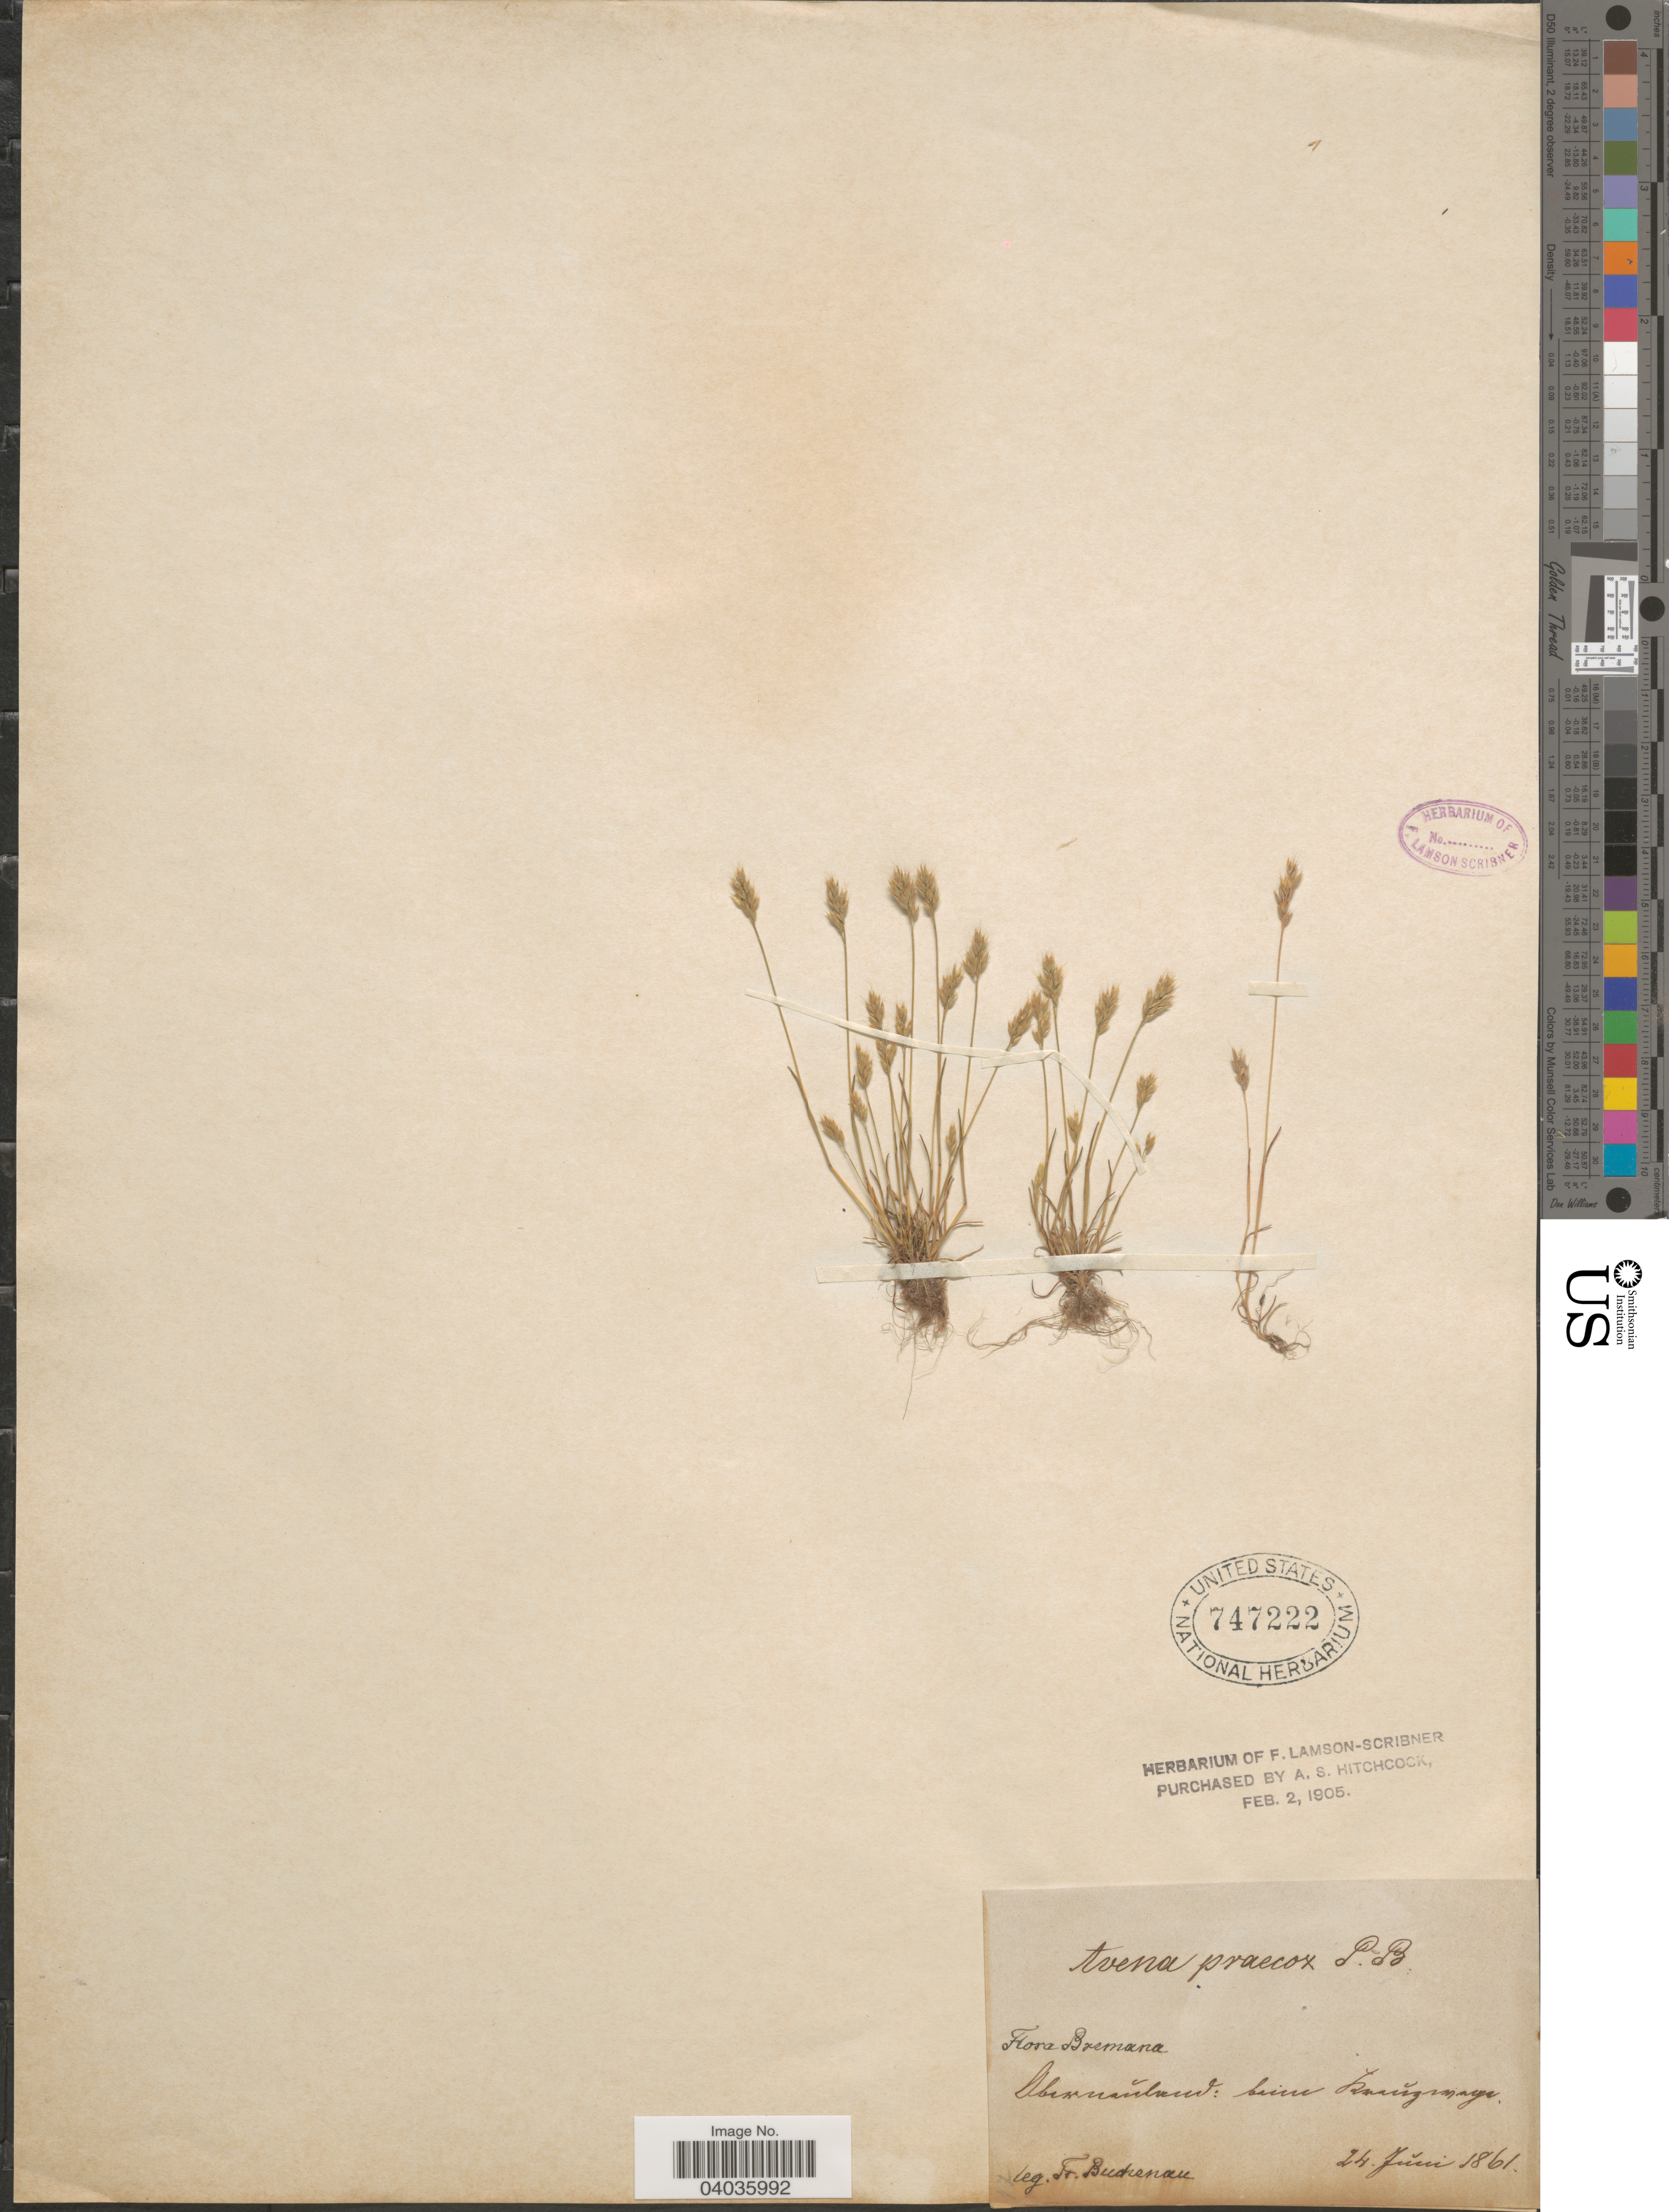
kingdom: Plantae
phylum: Tracheophyta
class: Liliopsida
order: Poales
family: Poaceae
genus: Aira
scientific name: Aira praecox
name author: L.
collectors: F. Buchenau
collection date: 1861-06-24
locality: Bremana. Abernaúhaud[interpreted]: beirre [illegible text]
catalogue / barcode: US 747222